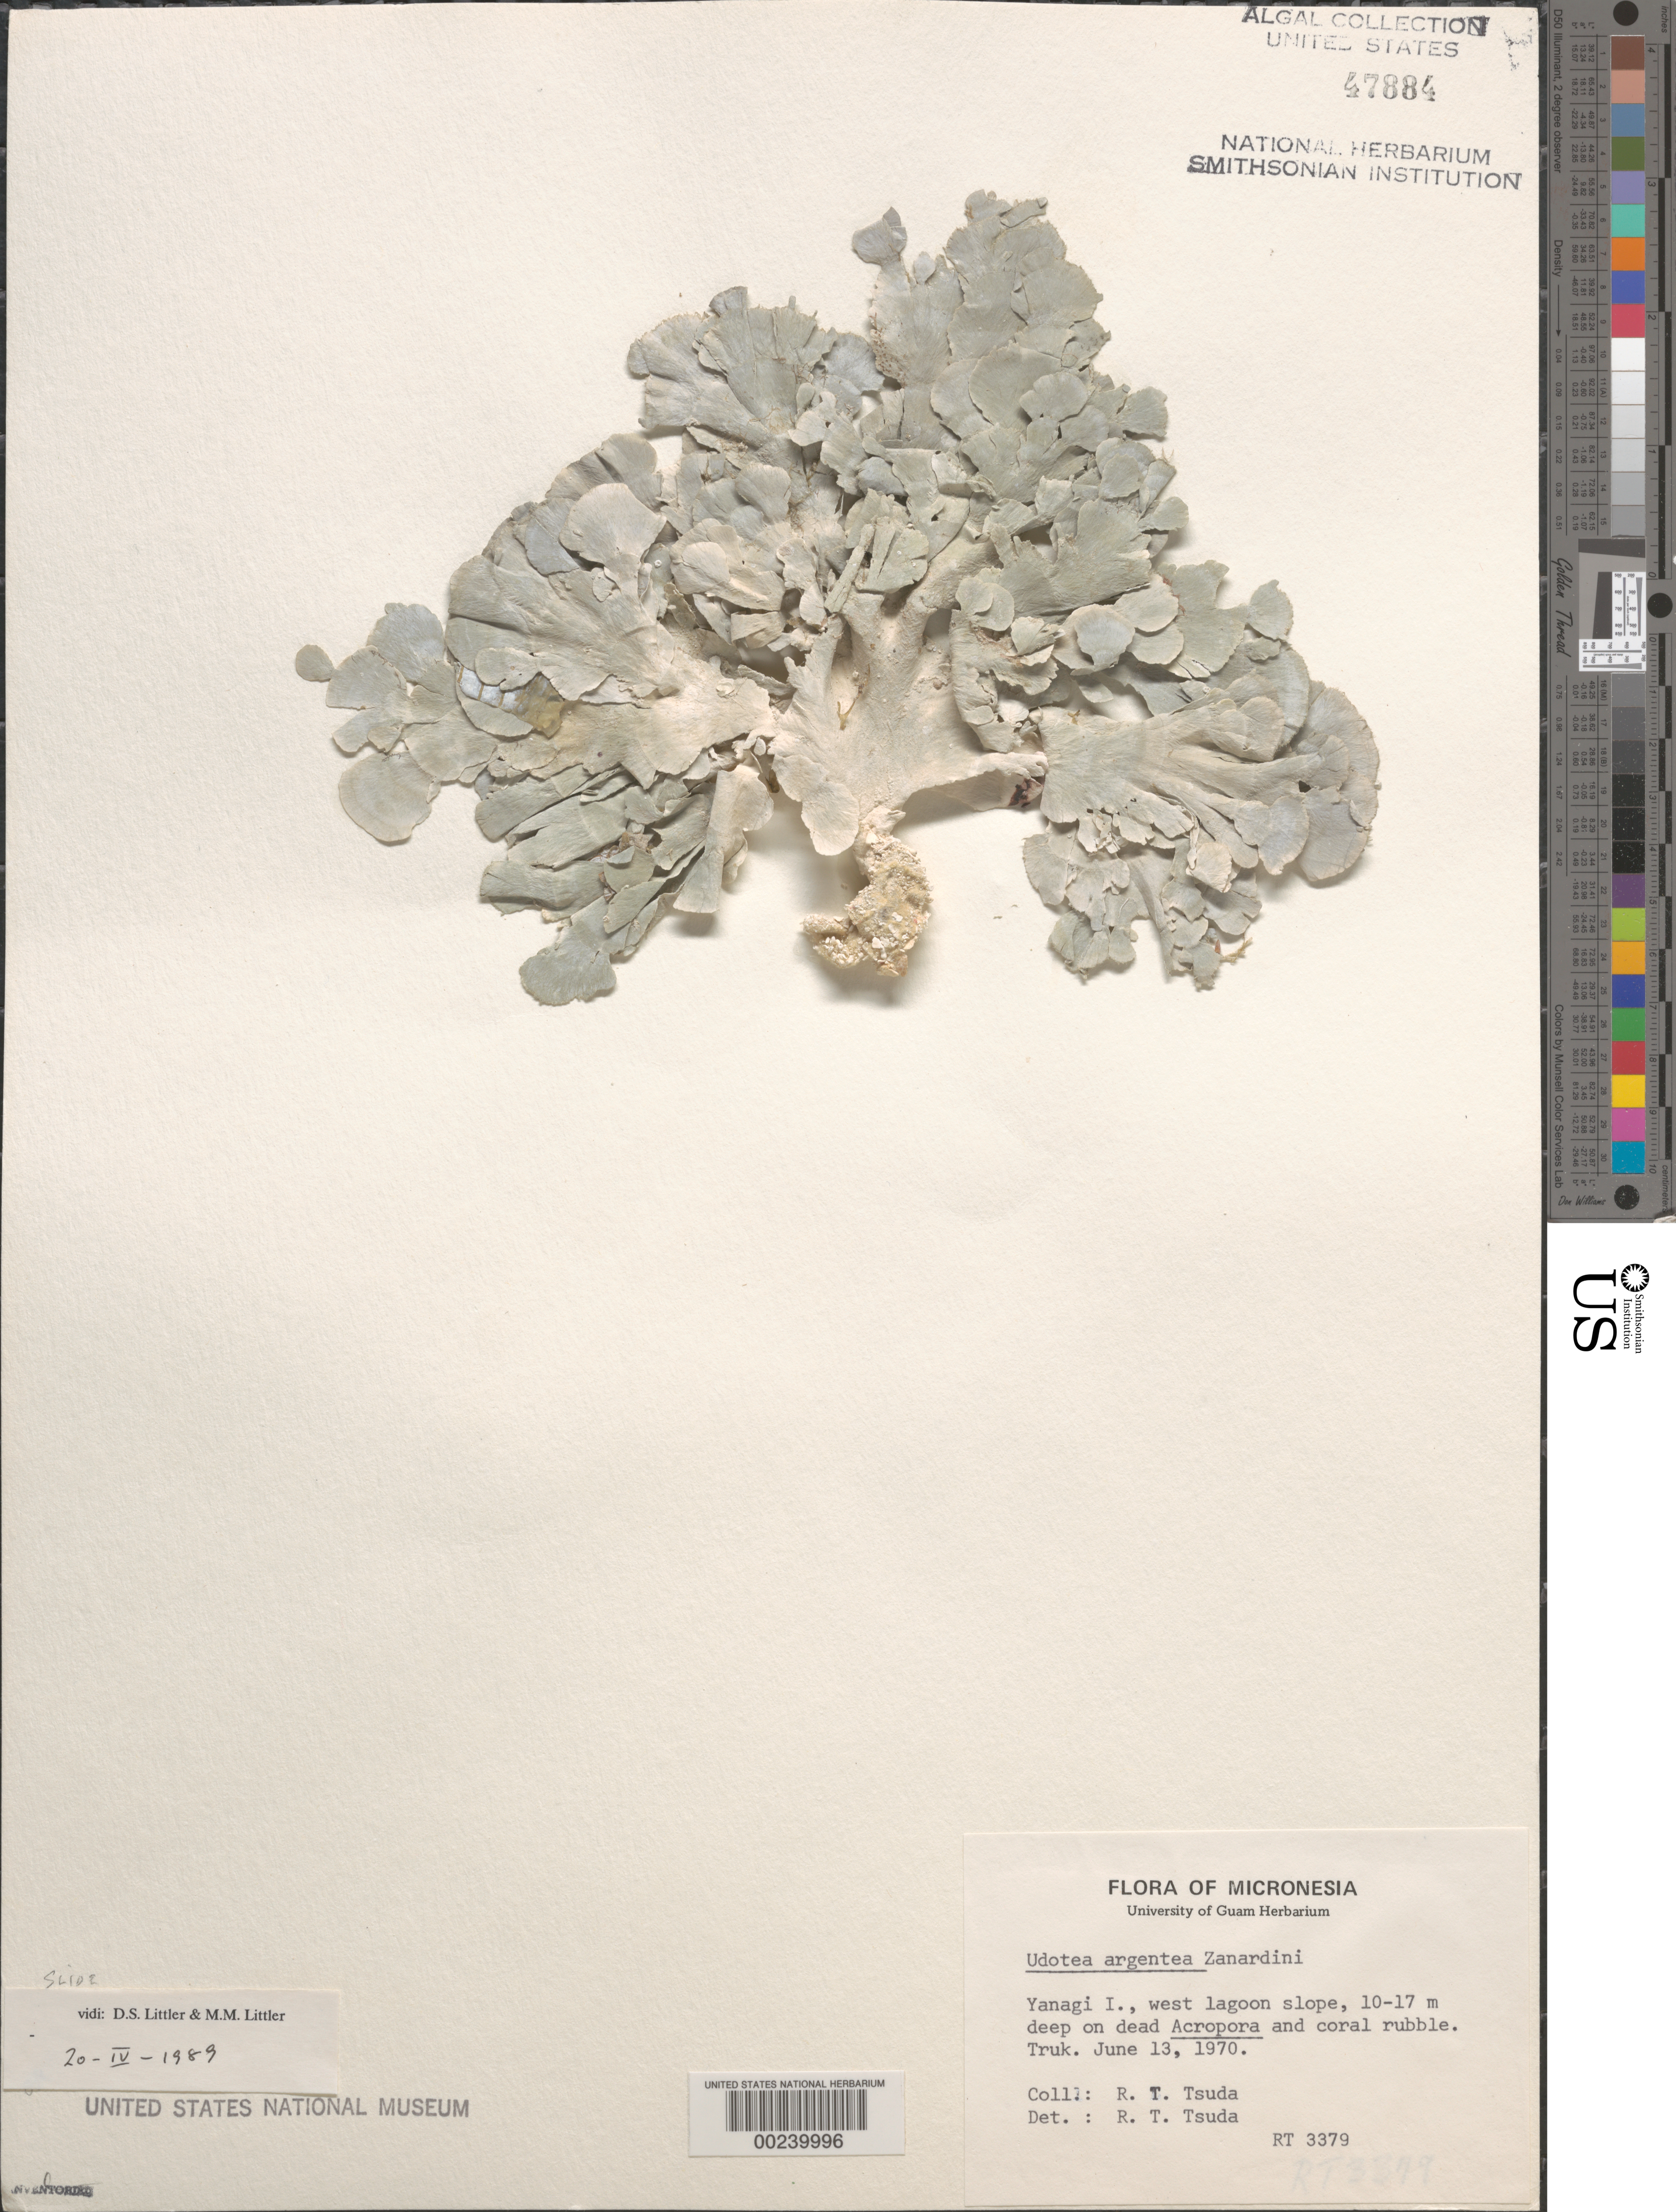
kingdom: Plantae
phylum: Chlorophyta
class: Ulvophyceae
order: Bryopsidales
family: Udoteaceae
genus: Udotea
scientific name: Udotea argentea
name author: Zanardini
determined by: Tsuda, R. T.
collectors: R. Tsuda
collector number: Rt 3379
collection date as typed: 13 Jun 1970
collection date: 1970-06-13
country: Micronesia, Federated States of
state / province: Truk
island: Truk (Chuuk) Is.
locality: Yanagi Islet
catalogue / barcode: US 47884